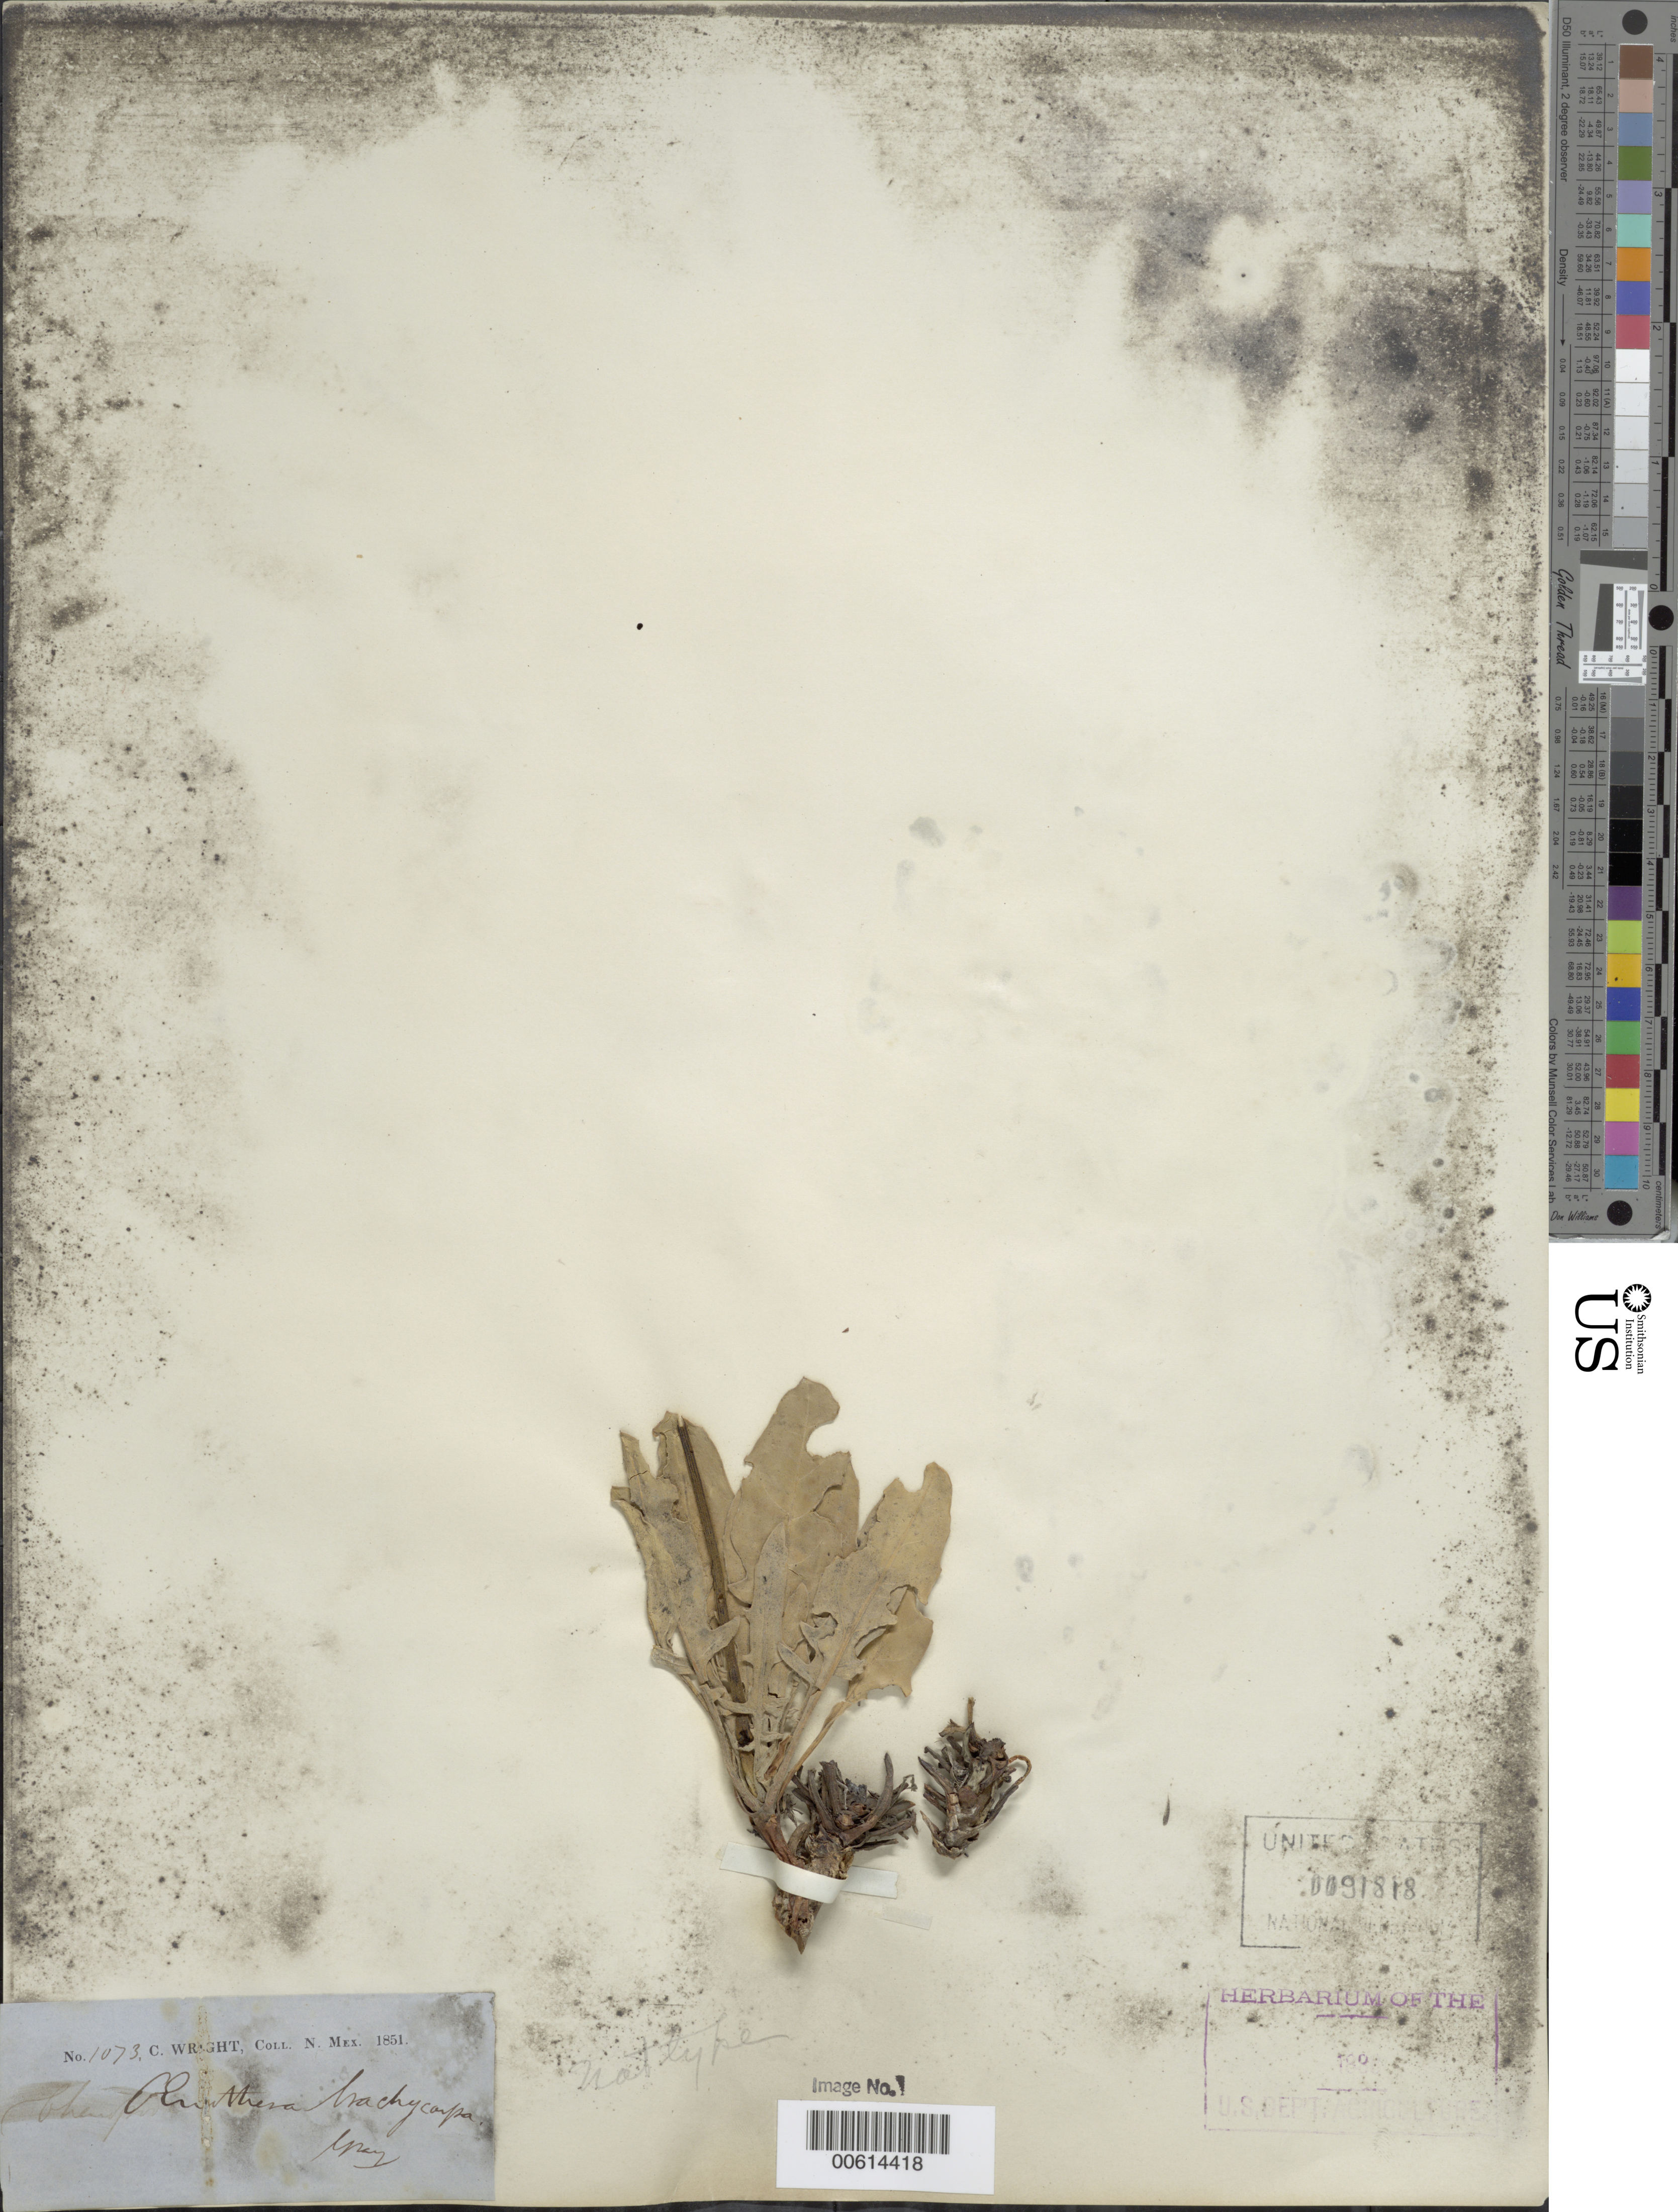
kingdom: Plantae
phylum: Tracheophyta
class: Magnoliopsida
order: Myrtales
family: Onagraceae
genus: Oenothera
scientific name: Oenothera brachycarpa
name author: A. Gray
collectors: C. Wright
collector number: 1073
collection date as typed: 1851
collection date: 1851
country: United States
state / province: New Mexico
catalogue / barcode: US 91818